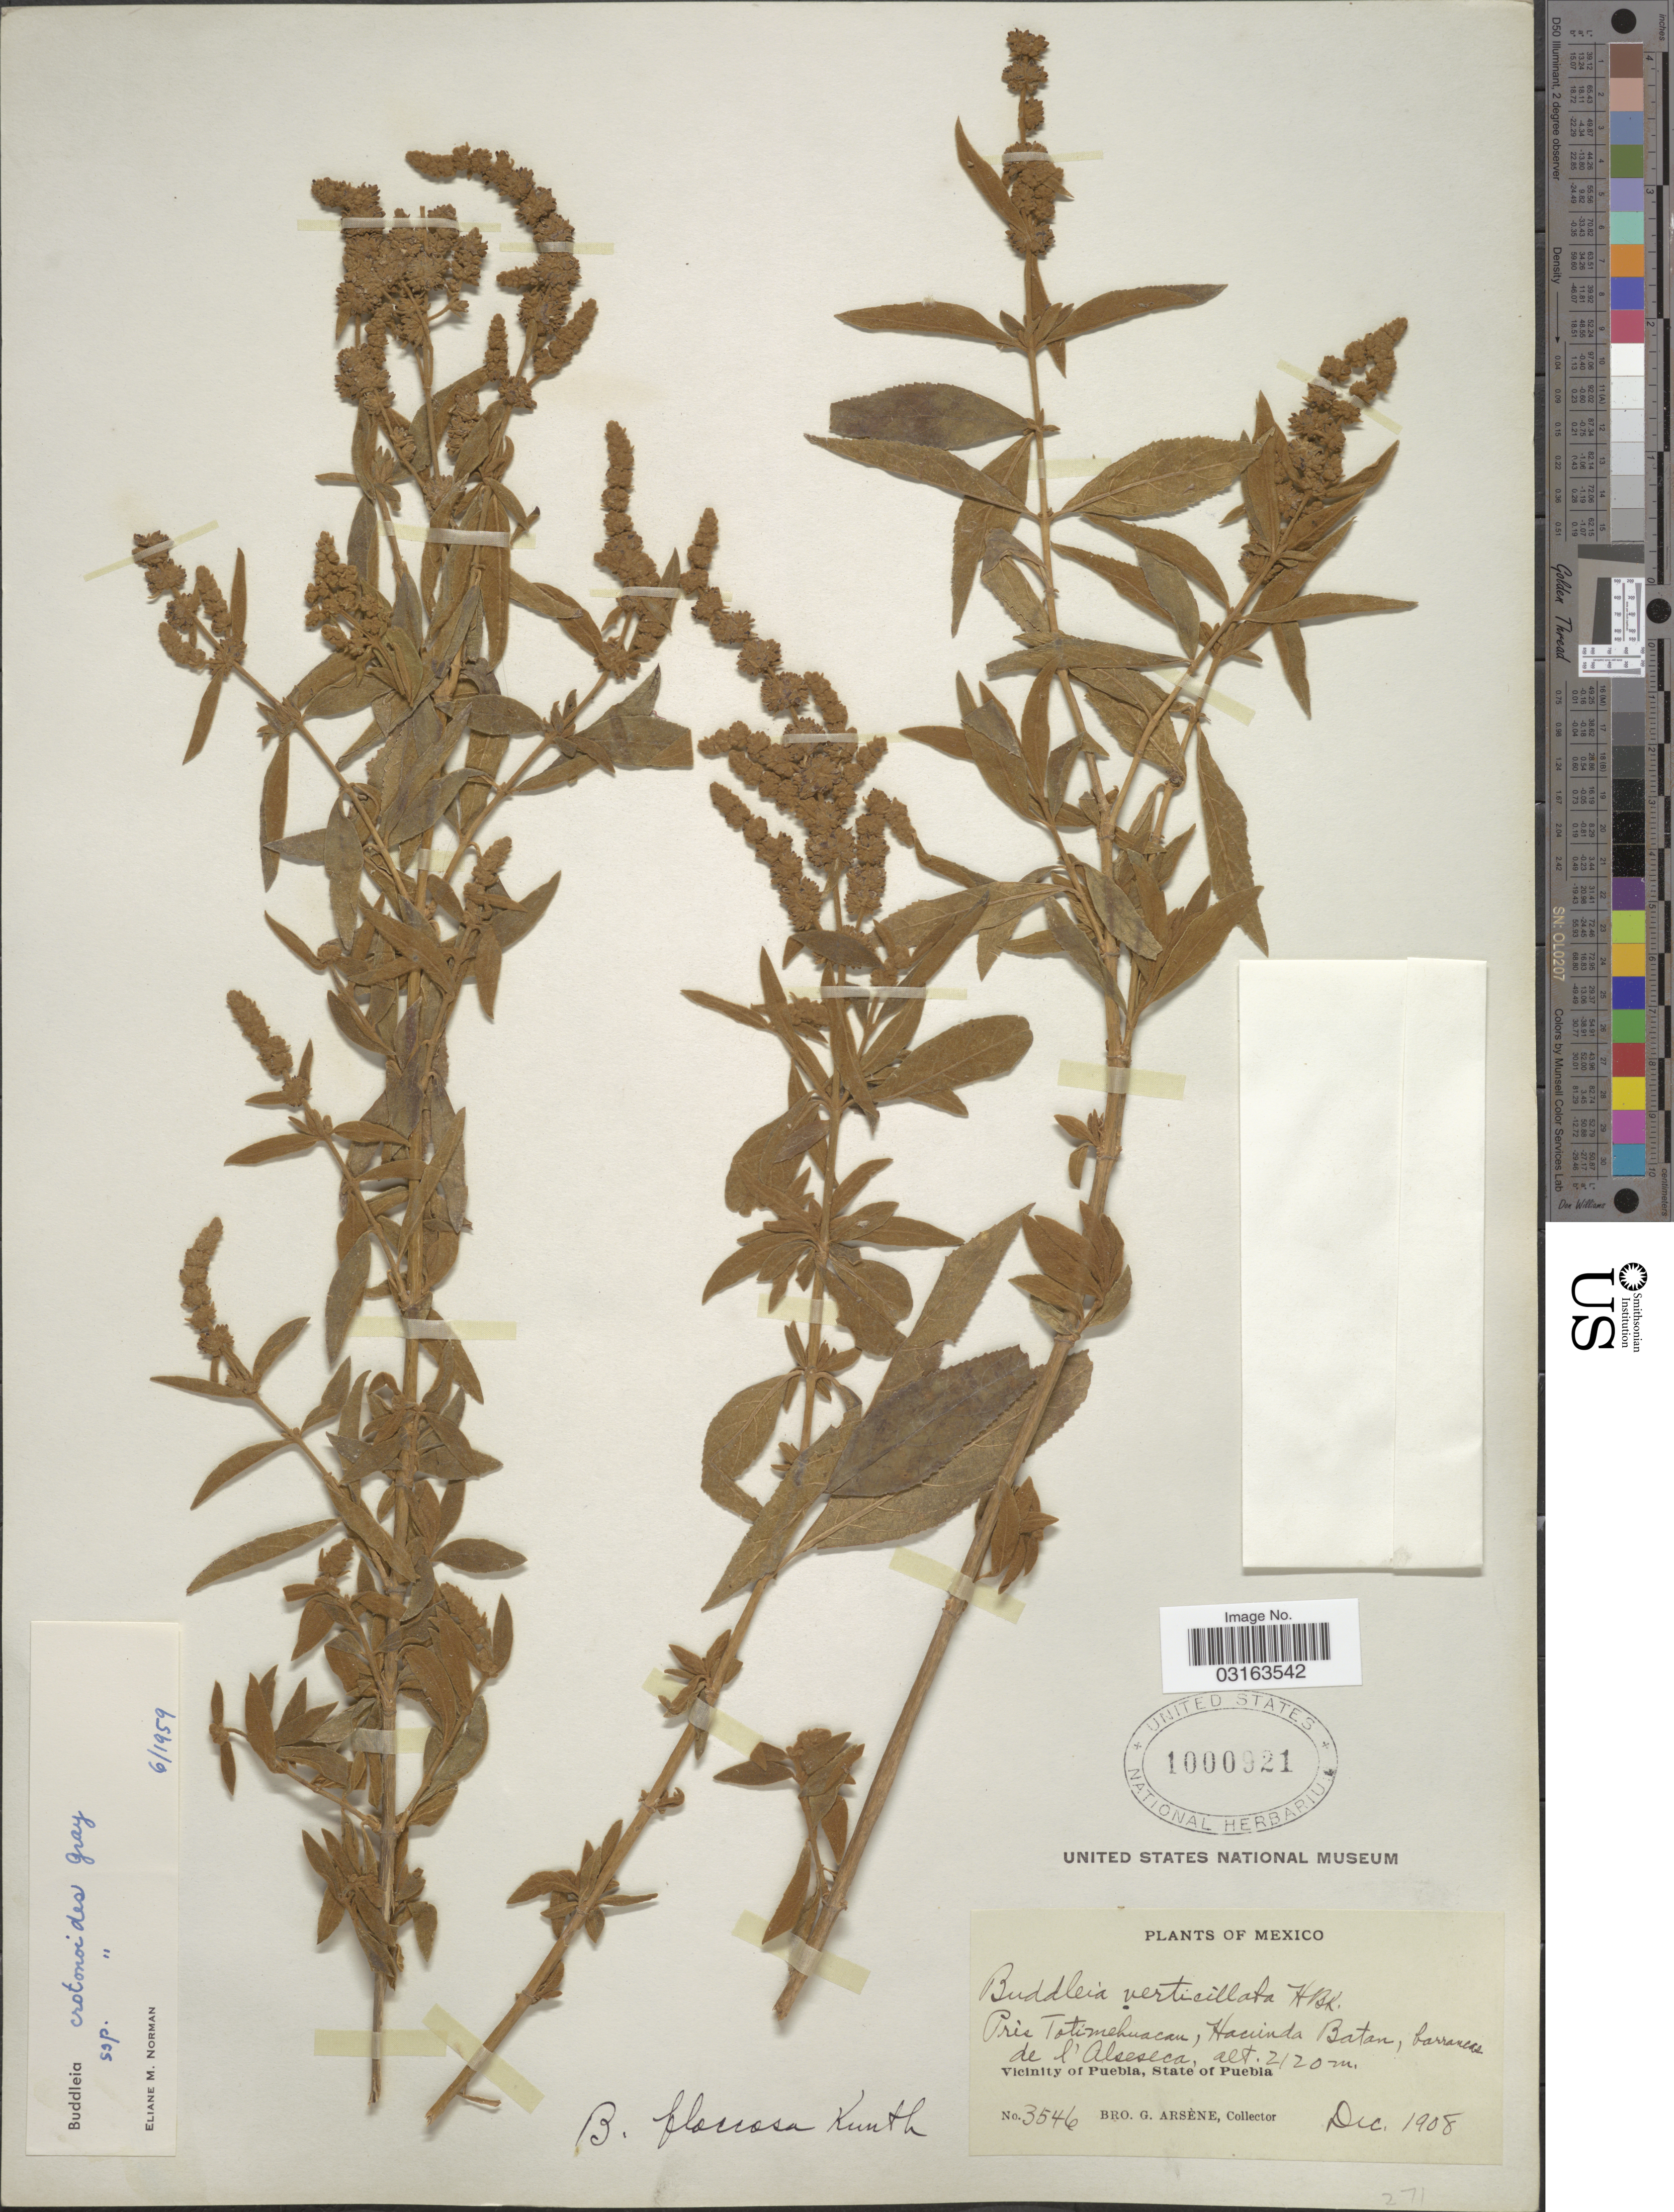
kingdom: Plantae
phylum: Tracheophyta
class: Magnoliopsida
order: Lamiales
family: Scrophulariaceae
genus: Buddleja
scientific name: Buddleja crotonoides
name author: A. Gray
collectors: Bro. G. Arsène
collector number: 3546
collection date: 1908-12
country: Mexico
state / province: Puebla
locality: Prés Tatimehuacan, Hacienda Batan, barrancas de l'Alseseca. Vicinity of Puebla.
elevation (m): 2120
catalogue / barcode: US 1000921